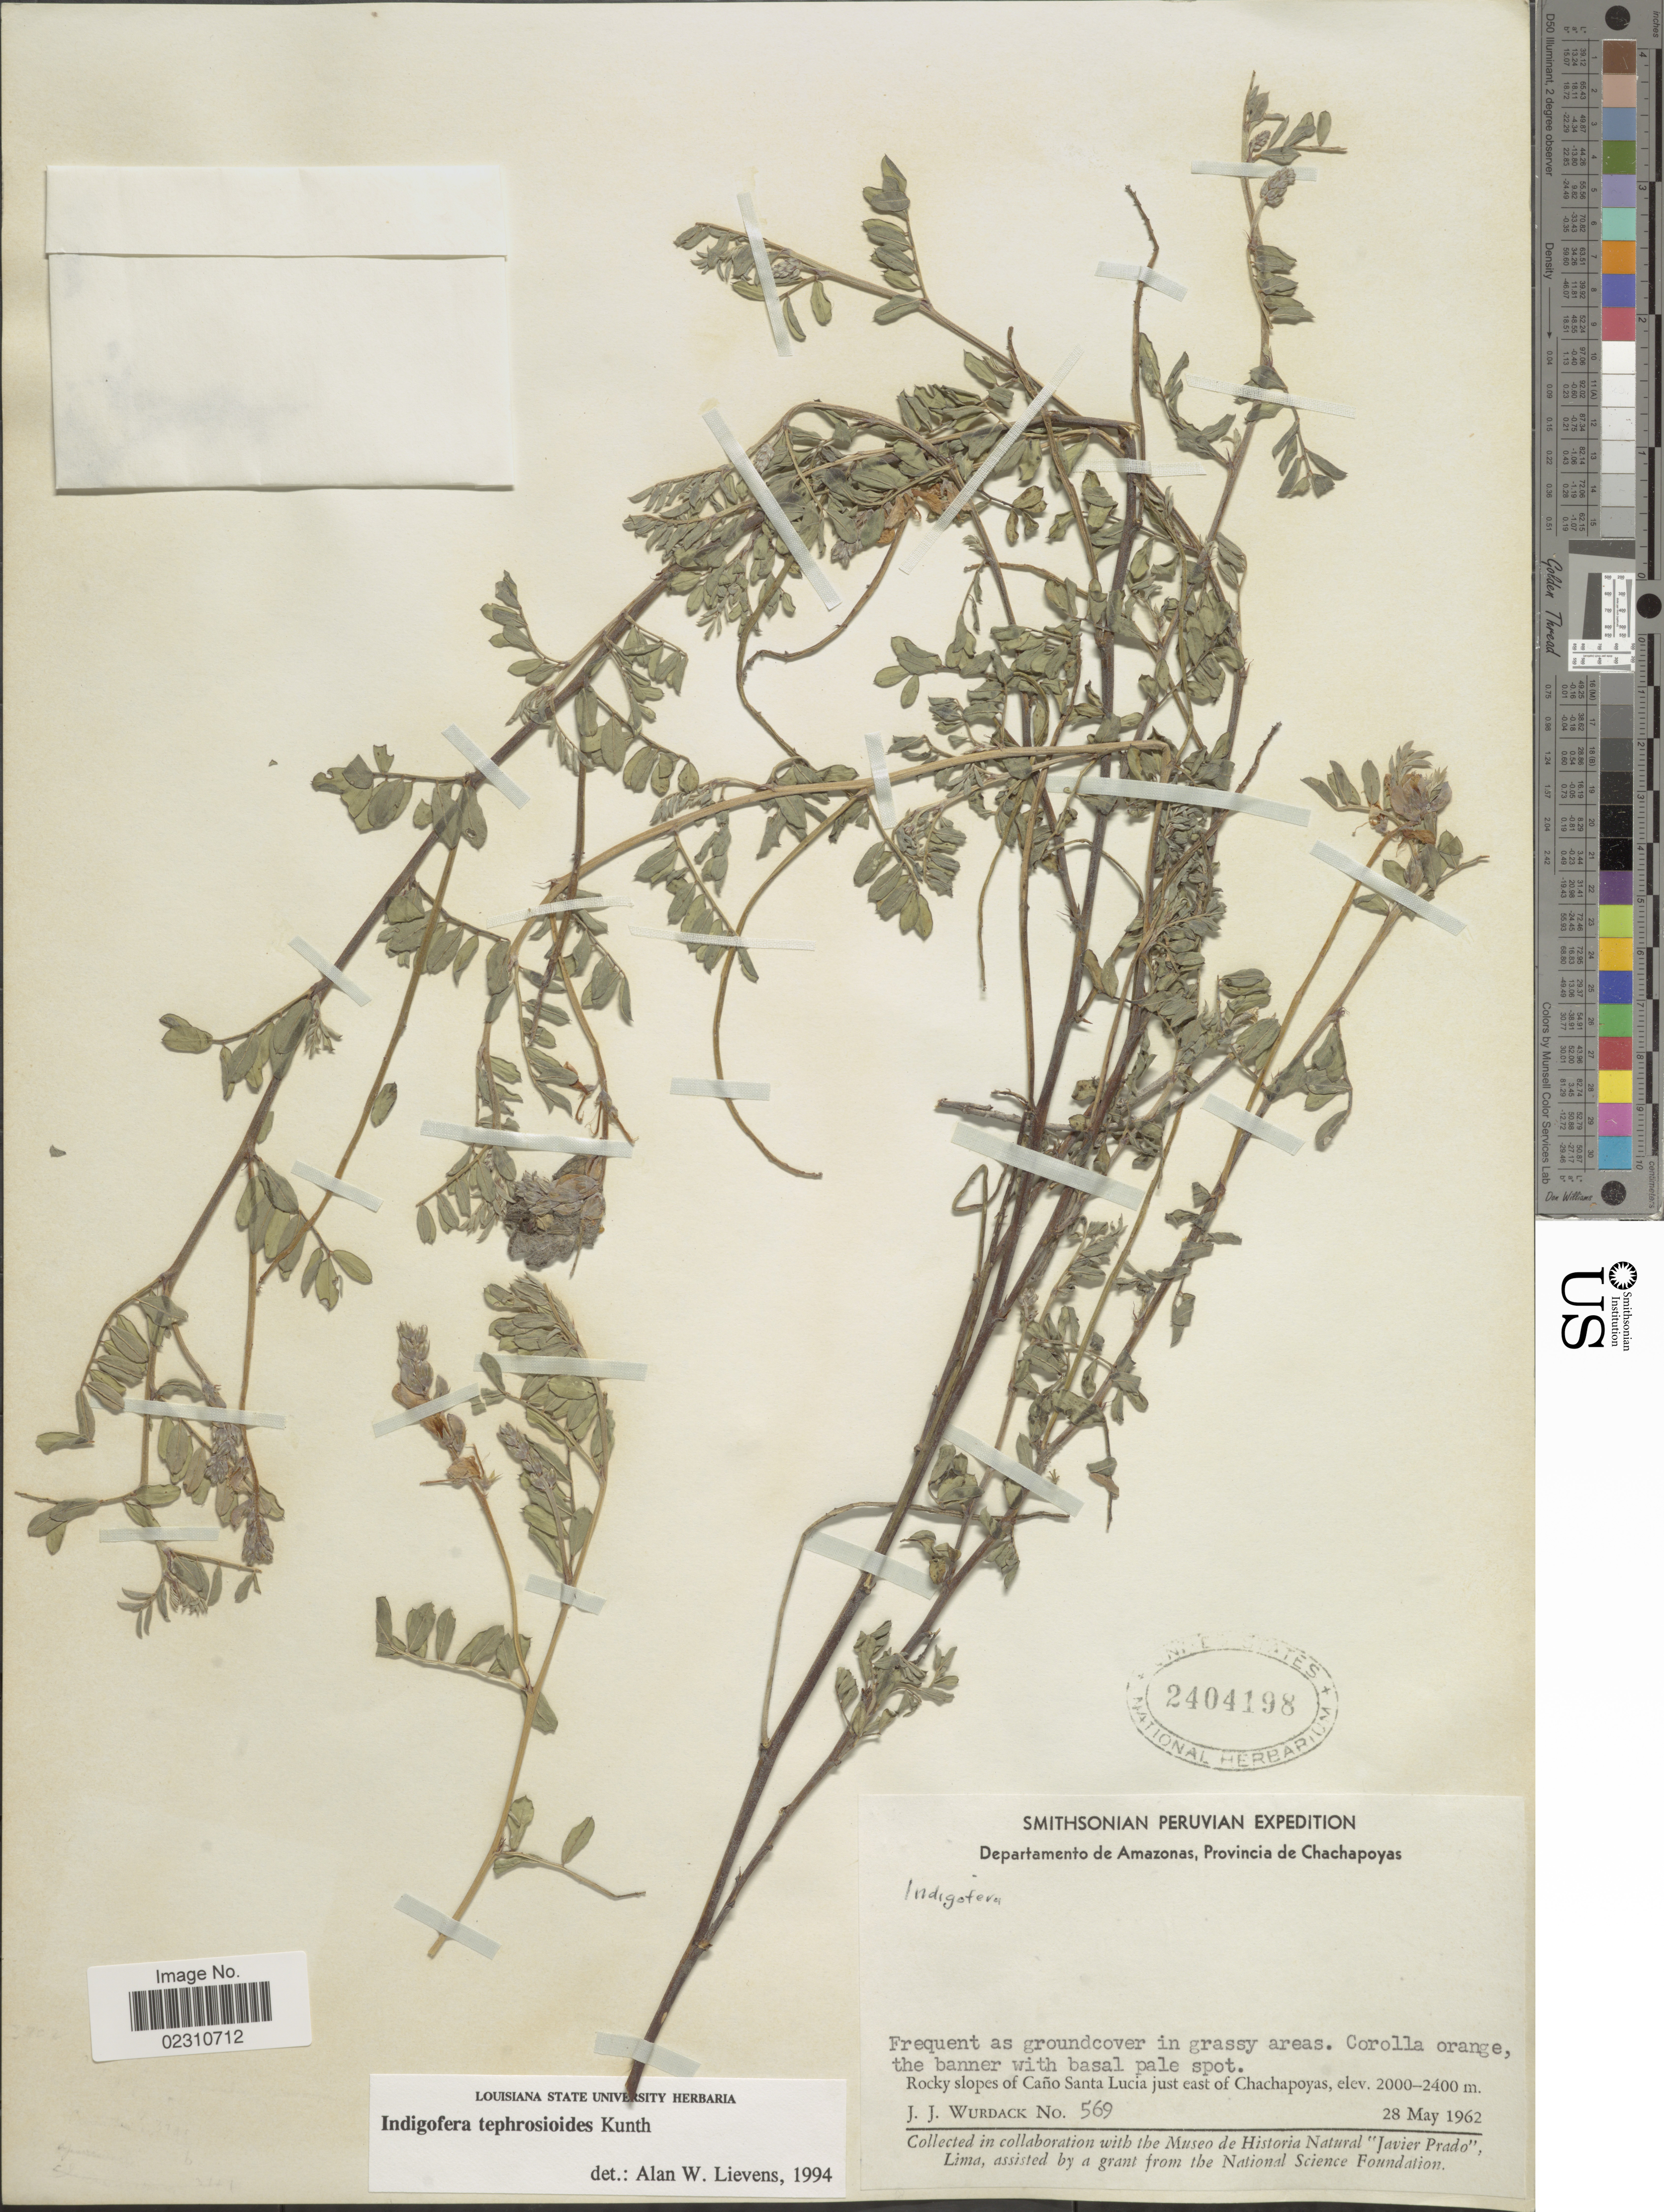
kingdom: Plantae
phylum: Tracheophyta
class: Magnoliopsida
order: Fabales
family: Fabaceae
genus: Indigofera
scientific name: Indigofera tephrosioides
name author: Kunth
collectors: J. J. Wurdack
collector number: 569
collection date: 1962-05-28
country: Peru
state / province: Amazonas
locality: Departamento de Amazonas, Provincia de Chachapoyas, Rocky slopes of Cano Santa Lucia just east of Chachapoyas.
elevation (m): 2000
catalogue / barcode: US 2404198